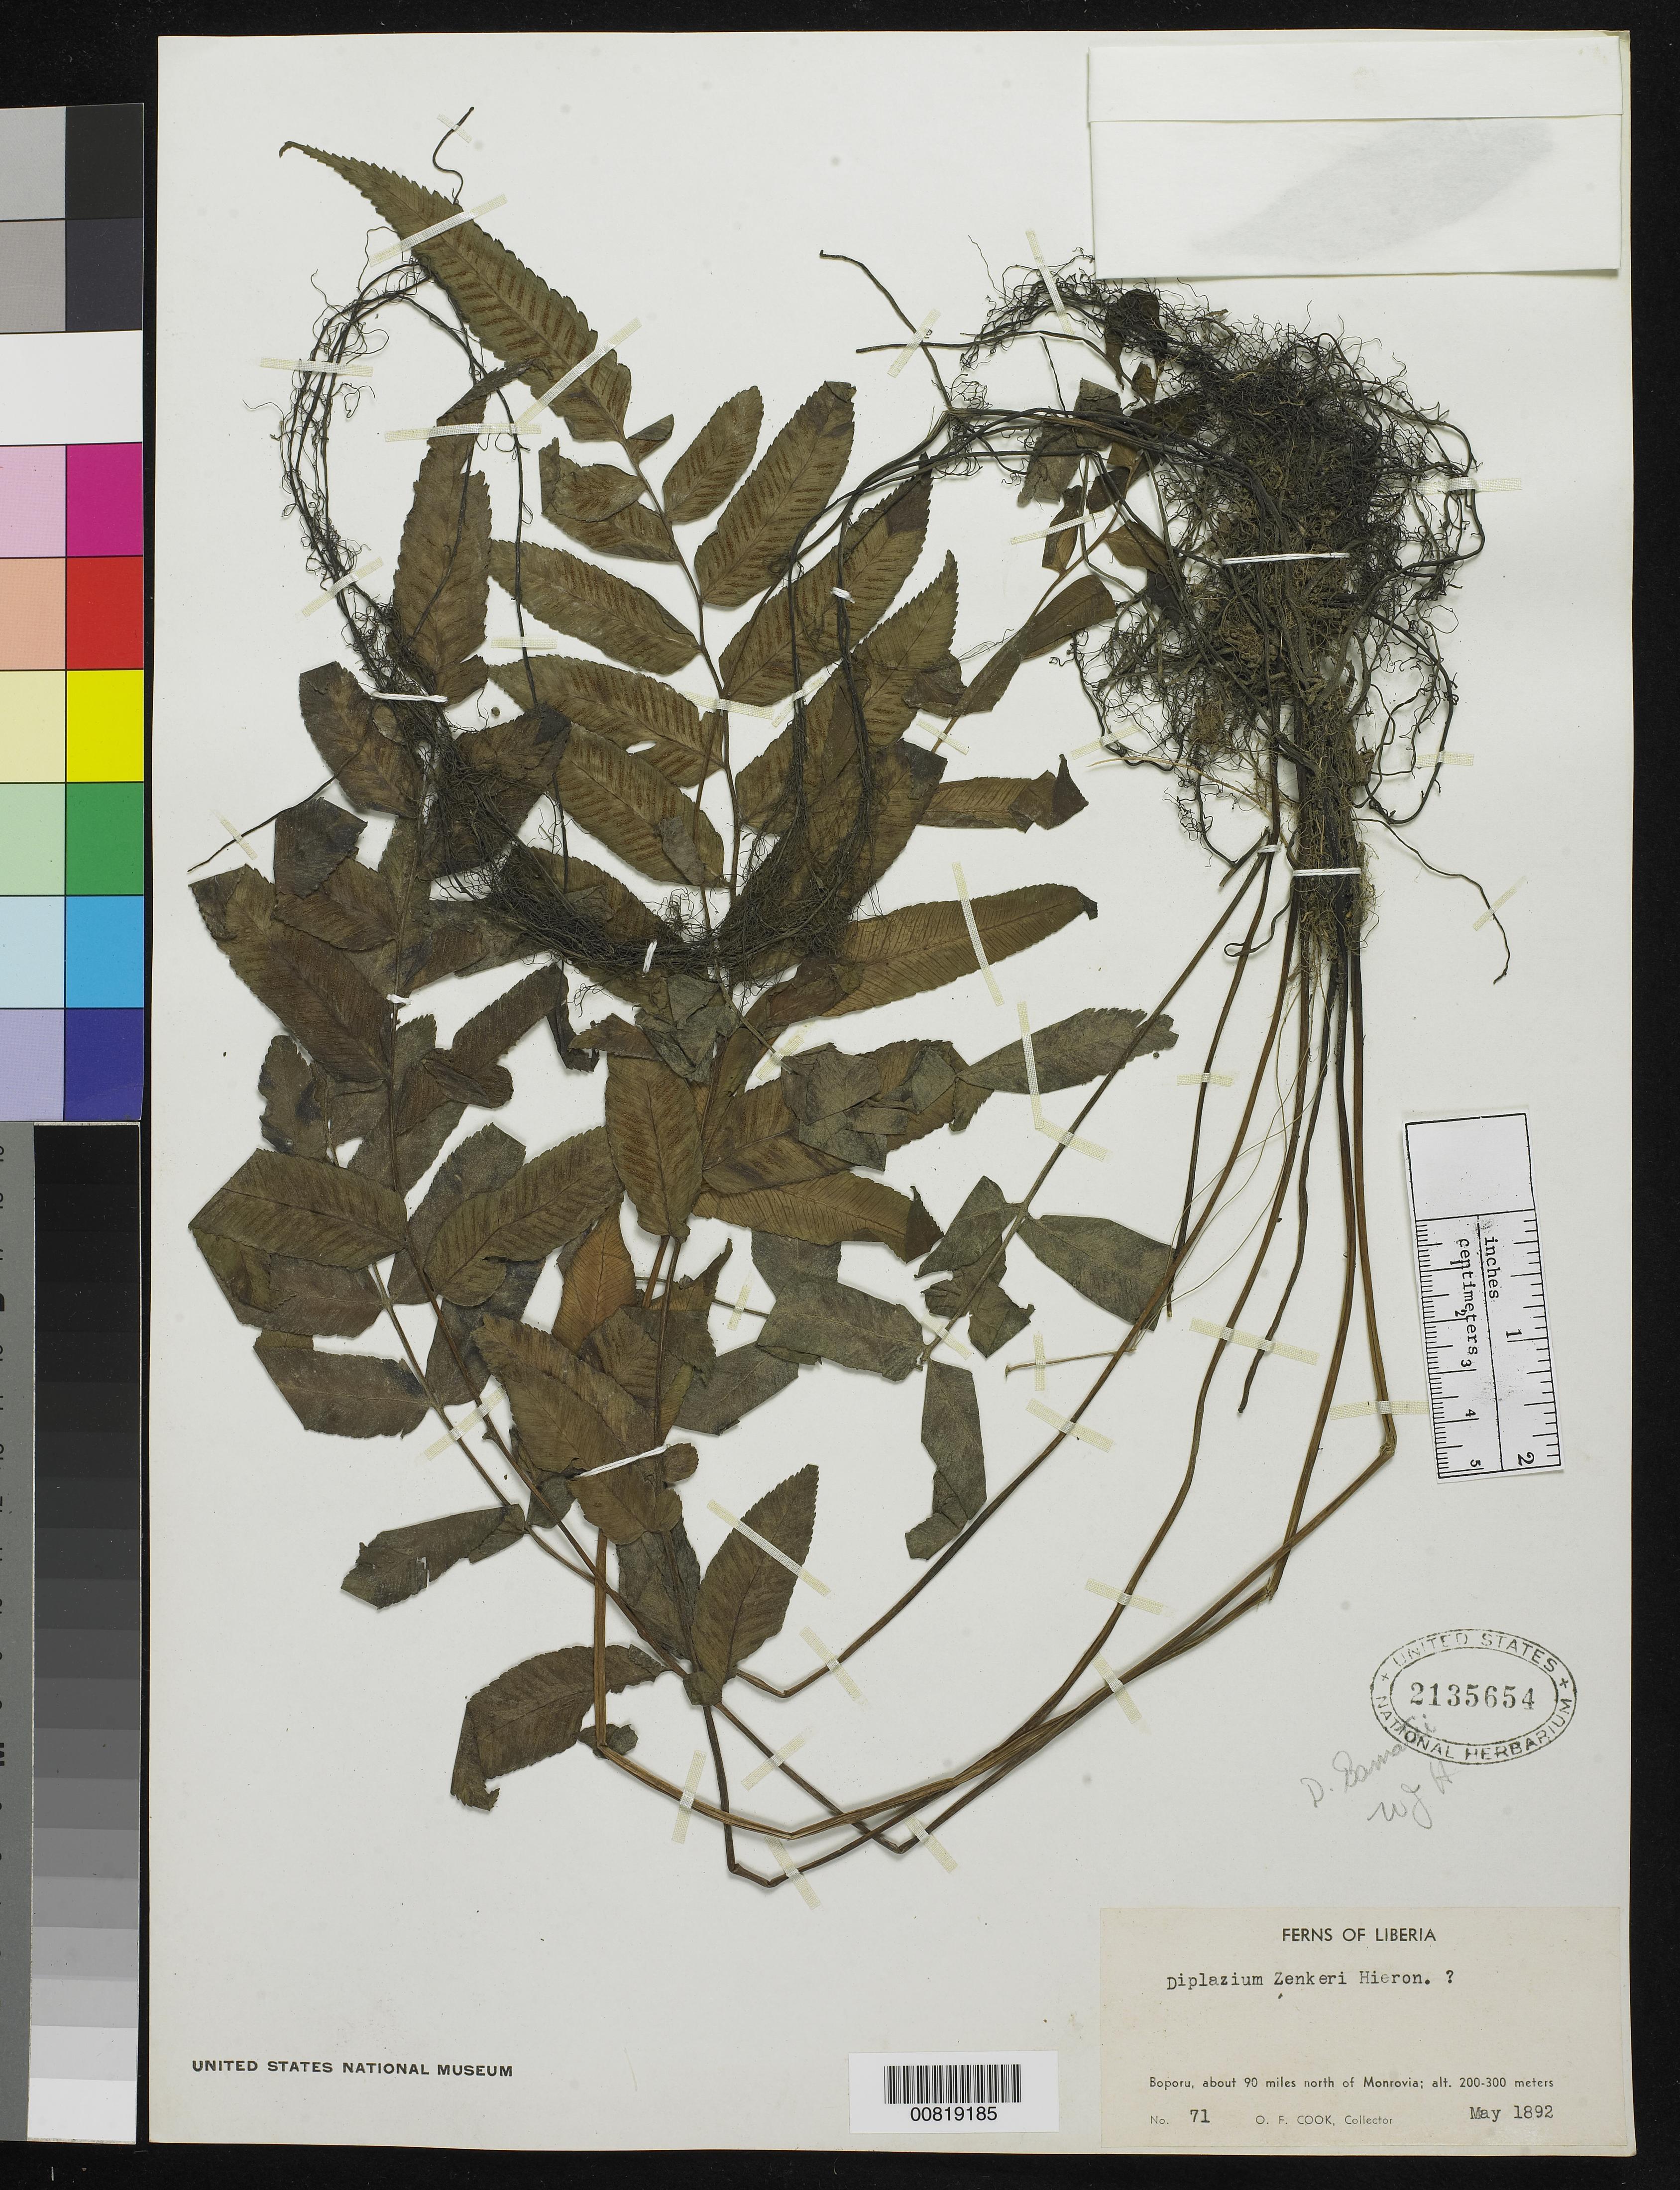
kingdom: Plantae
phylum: Tracheophyta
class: Polypodiopsida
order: Polypodiales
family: Athyriaceae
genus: Diplazium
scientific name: Diplazium sammatii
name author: (Kuhn) C. Chr.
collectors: O. F. Cook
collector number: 71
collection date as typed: May 1982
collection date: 1982-05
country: Liberia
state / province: Gbarpolu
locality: Boporo, about 90 miles N of Monrovia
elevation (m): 200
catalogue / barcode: US 2135654